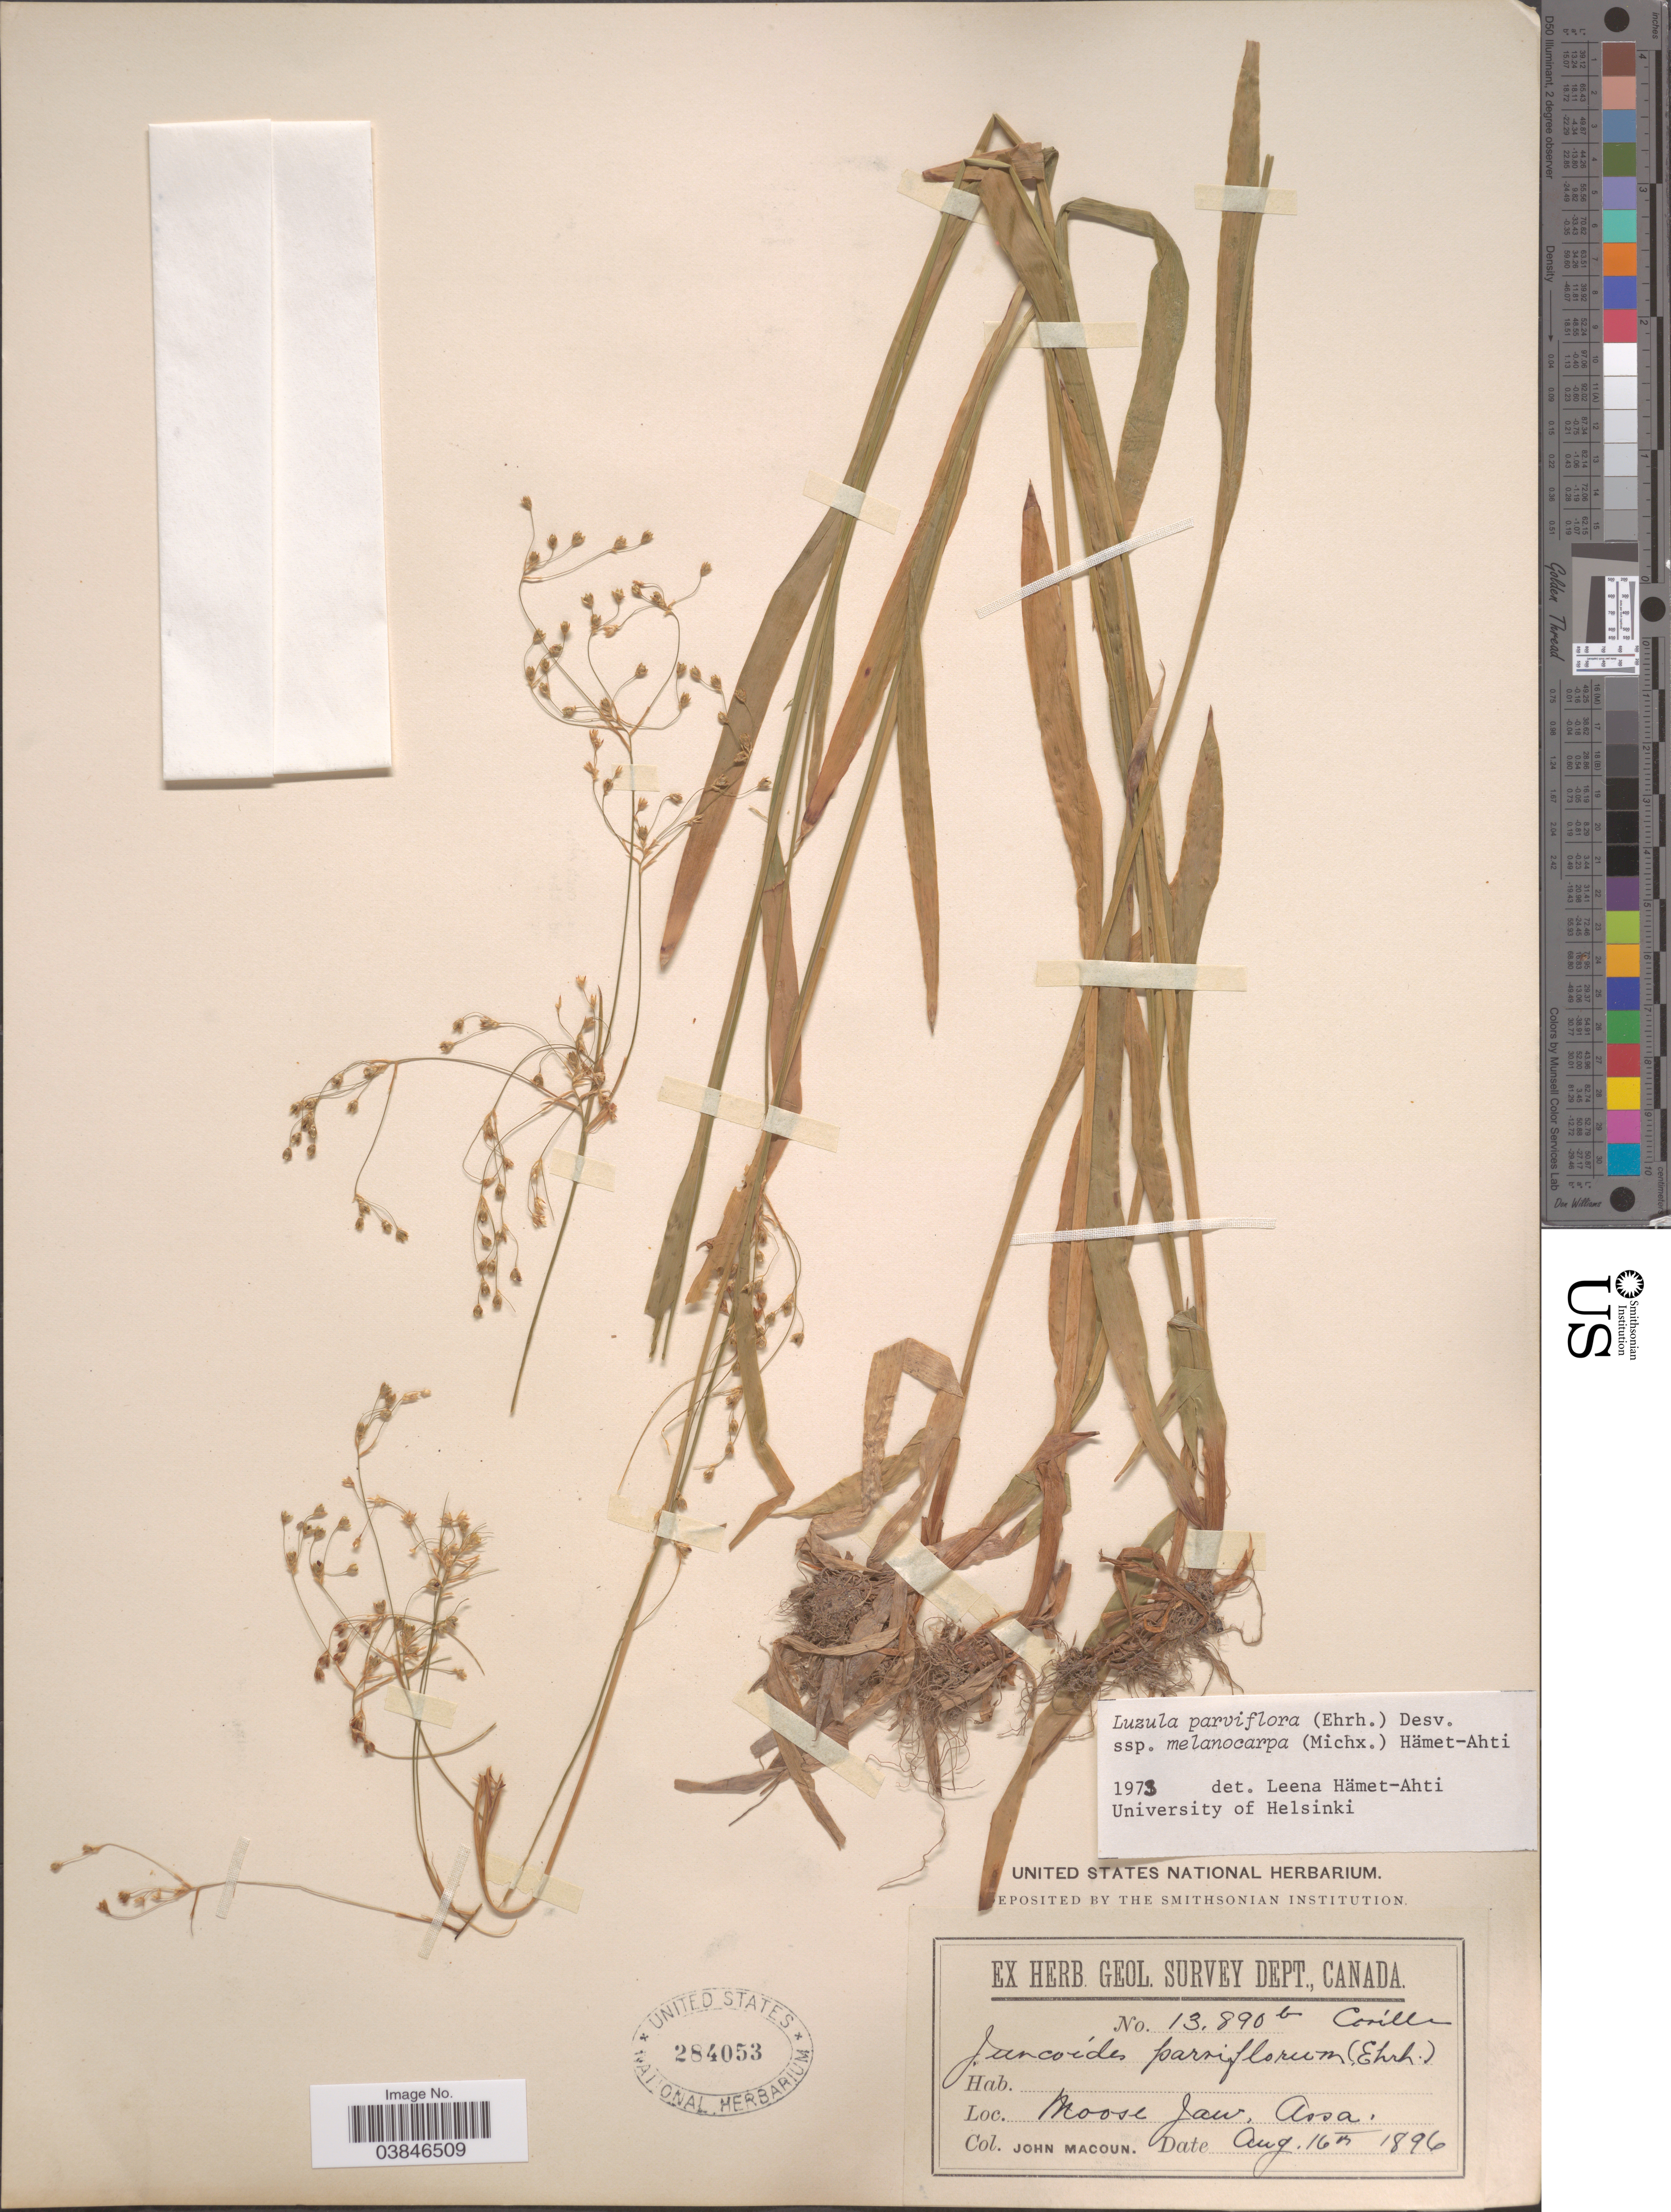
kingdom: Plantae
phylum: Tracheophyta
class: Liliopsida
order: Poales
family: Juncaceae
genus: Luzula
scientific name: Luzula parviflora subsp. melanocarpa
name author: Desv.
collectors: J. Macoun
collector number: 13890b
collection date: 1896-08-16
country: Canada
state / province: Saskatchewan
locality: Moose Jaw, Assa.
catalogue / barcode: US 284053